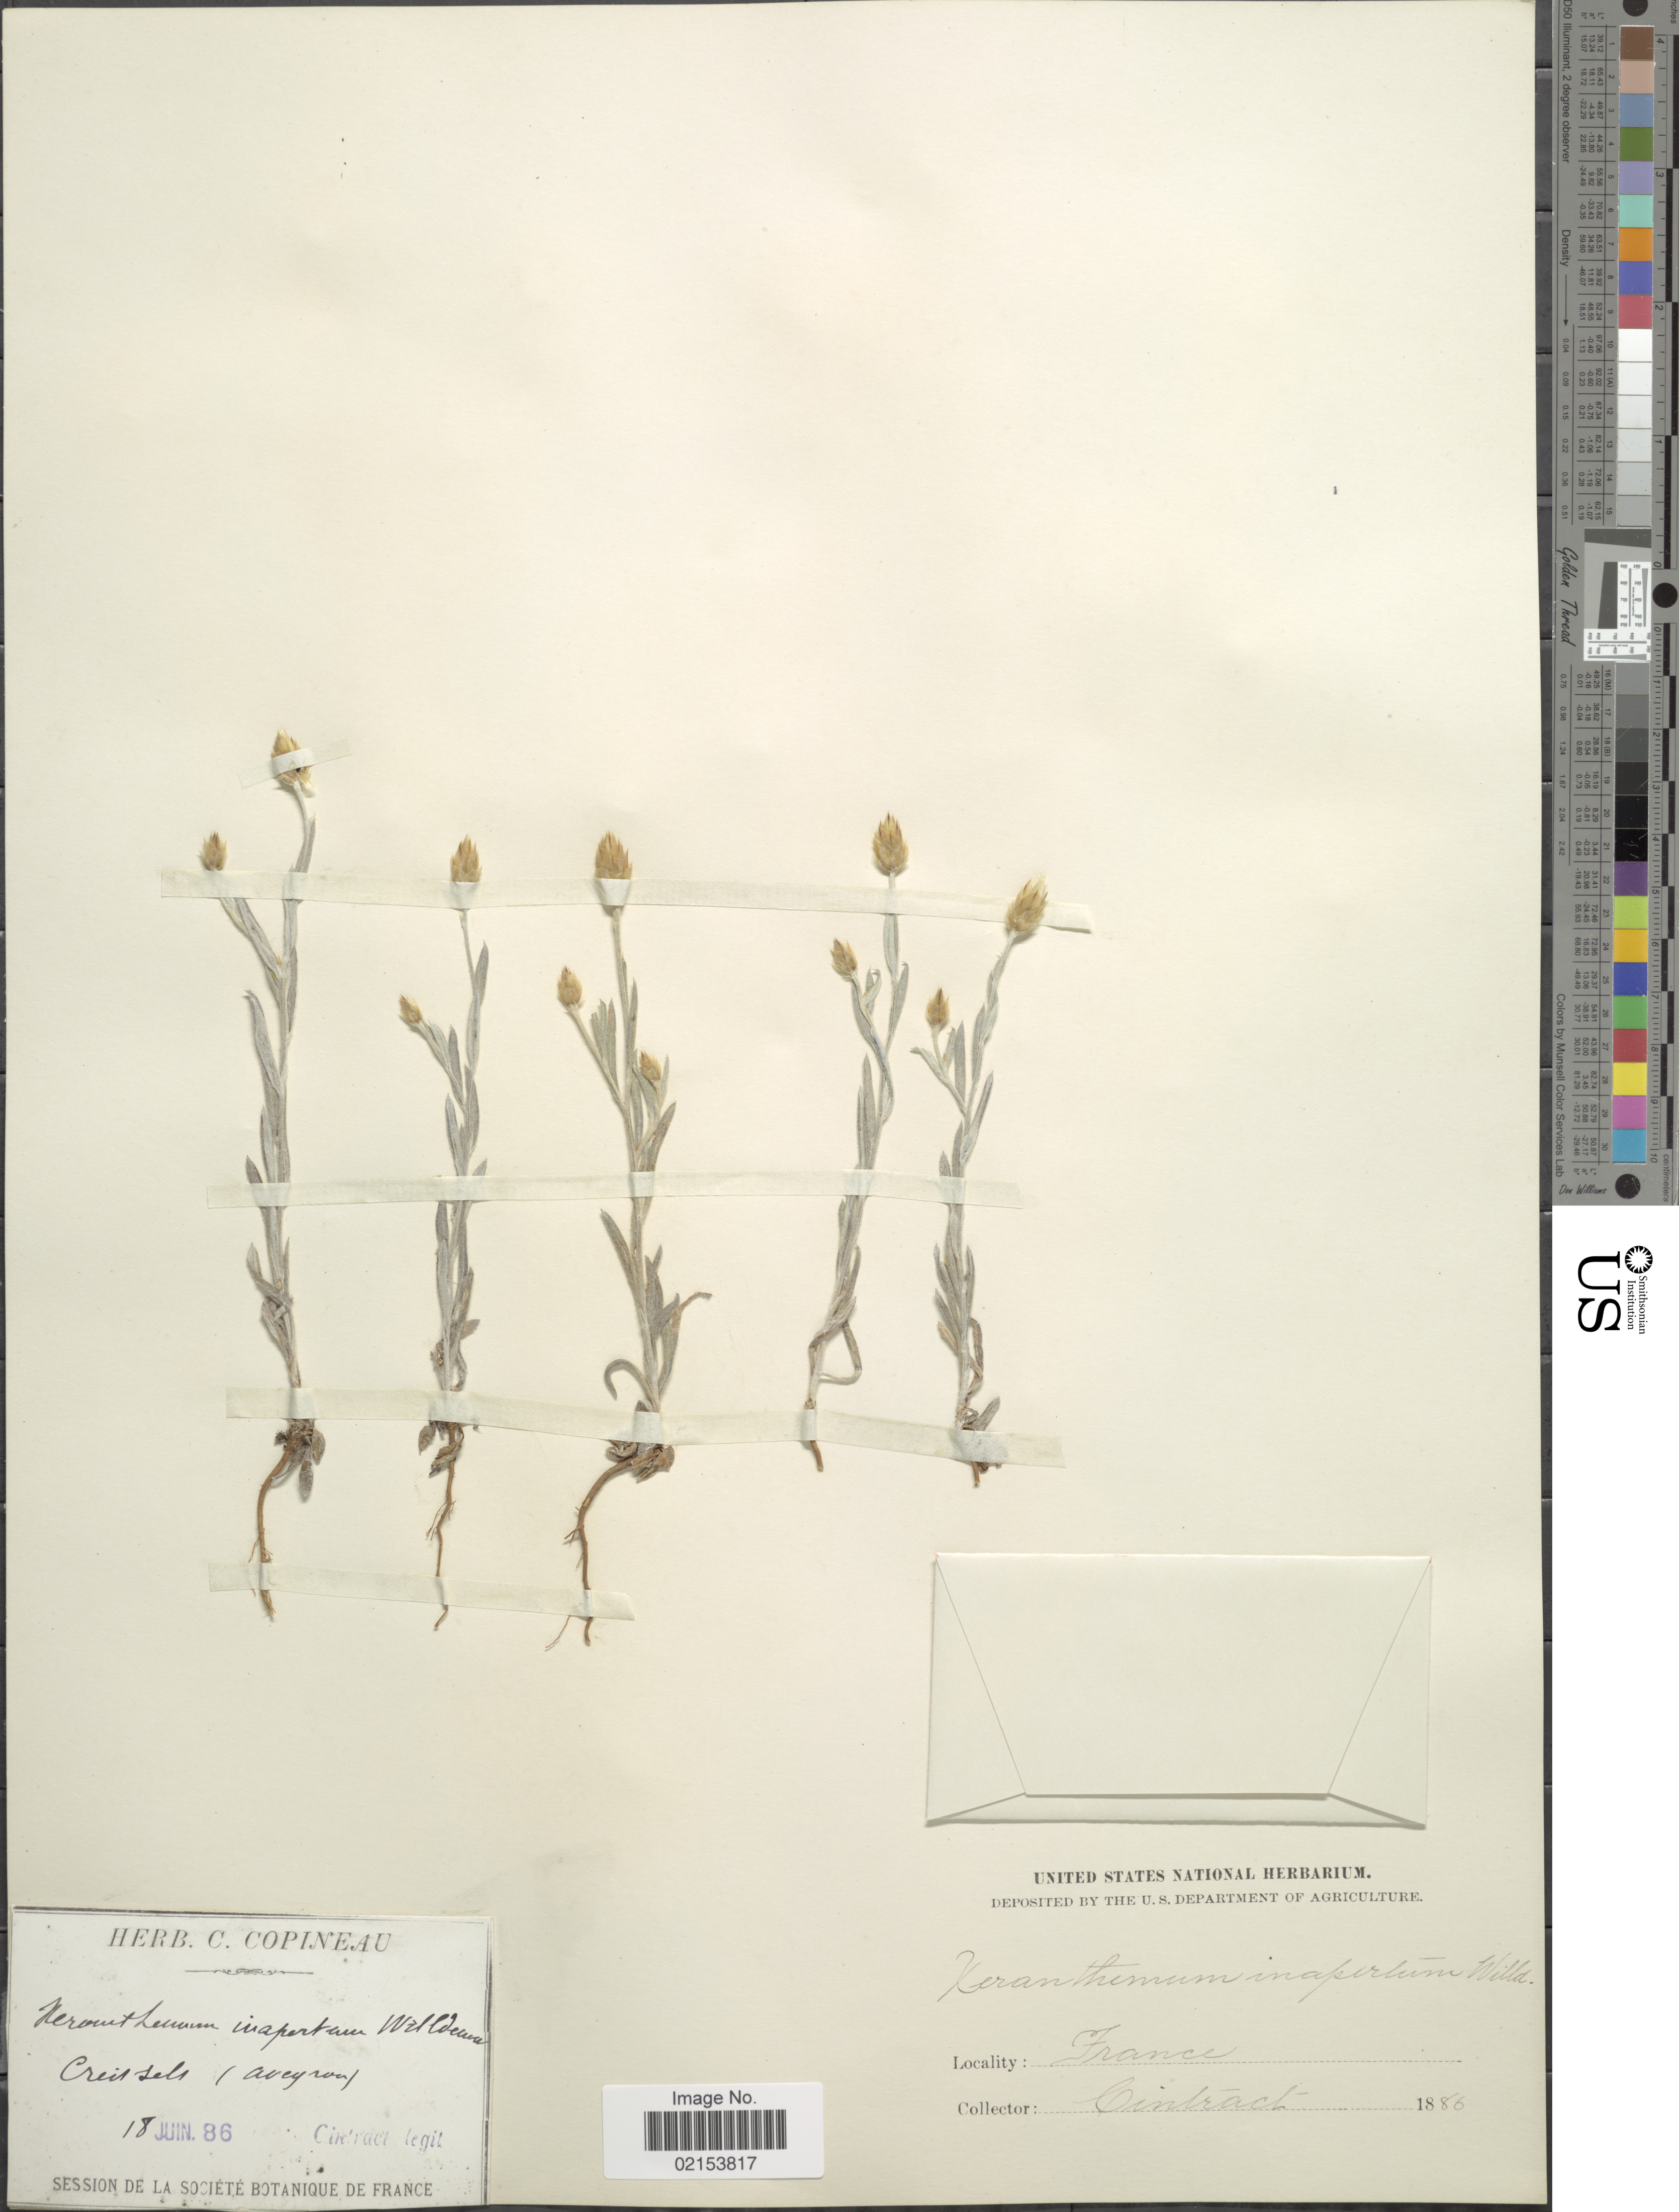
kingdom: Plantae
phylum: Tracheophyta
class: Magnoliopsida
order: Asterales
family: Asteraceae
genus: Xeranthemum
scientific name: Xeranthemum inapertum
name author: (L.) Mill.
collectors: Cintract, --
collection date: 1886-06-18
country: France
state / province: Occitanie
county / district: Aveyron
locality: Creissels, Aveyron